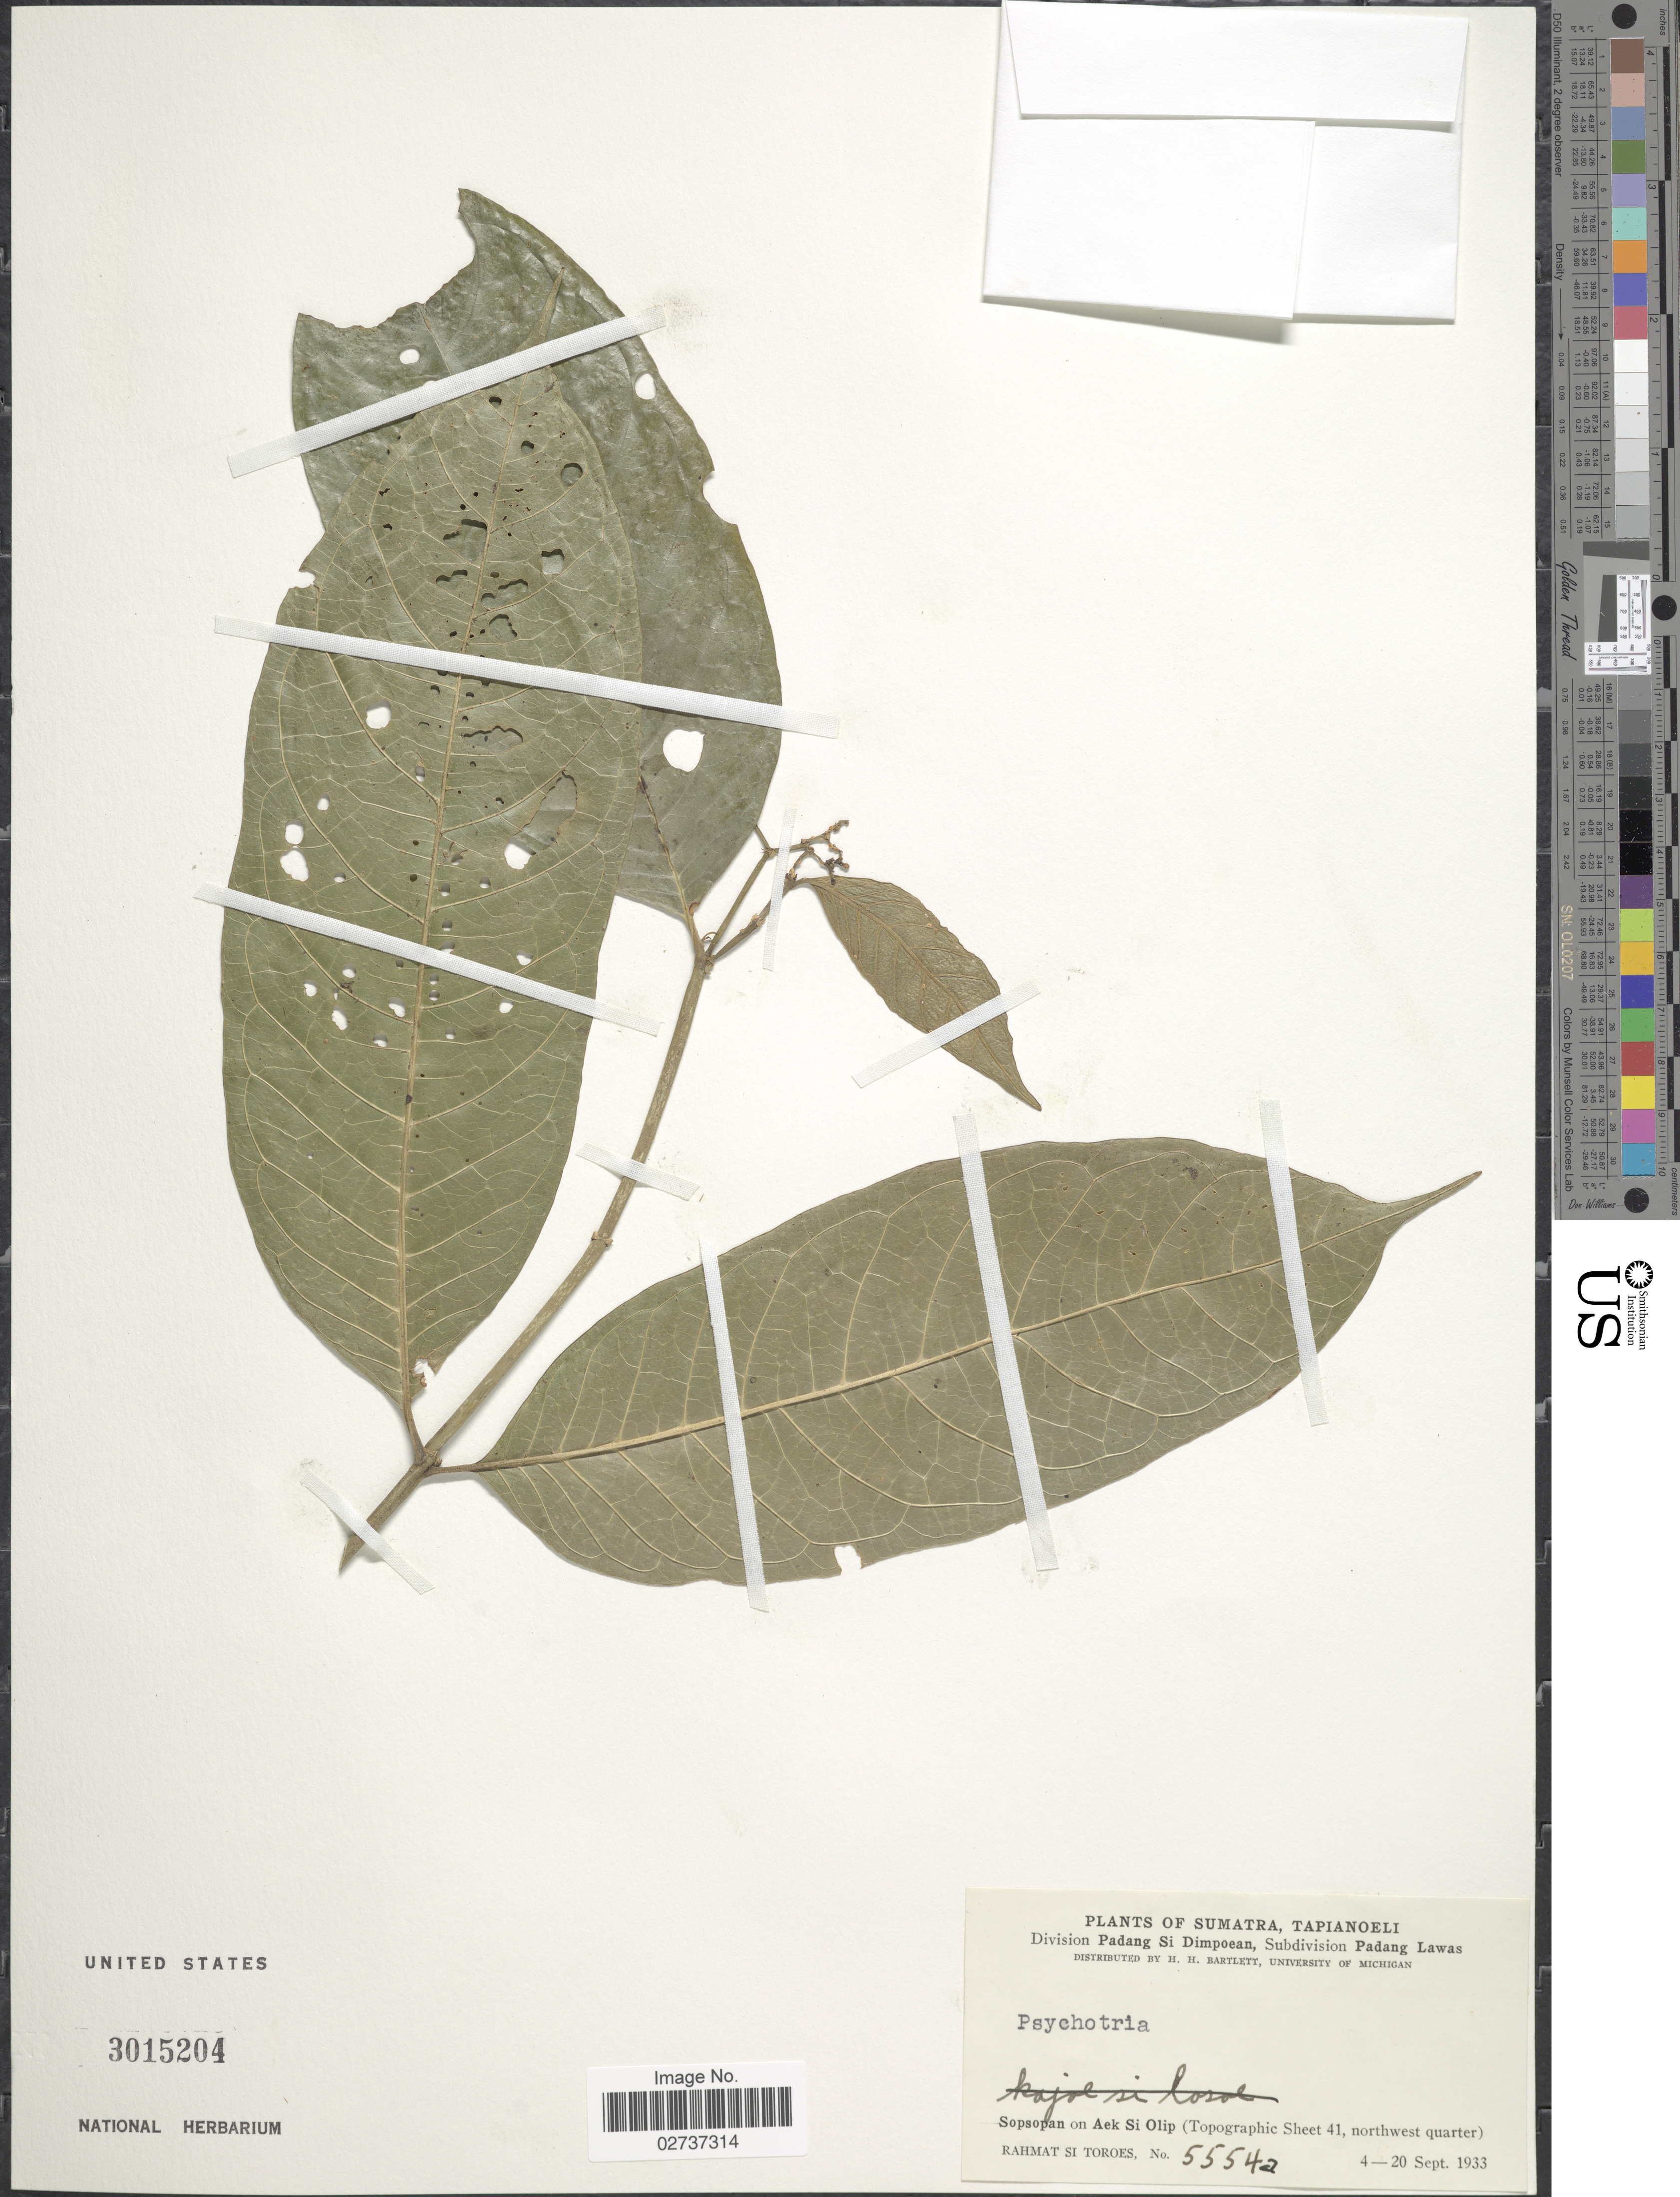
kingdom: Plantae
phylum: Tracheophyta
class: Magnoliopsida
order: Gentianales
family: Rubiaceae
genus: Psychotria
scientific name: Psychotria sp.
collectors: Rahmat Si Boeea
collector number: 5554A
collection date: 1933-09-04/1933-09-20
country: Indonesia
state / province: Sumatra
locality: Tapianoeli, Division Padang Si Dimpoean, Subdivision Padang Lawas. Sopsopan on Aek Si Olip (Topographic Sheet 41, northwest quarter)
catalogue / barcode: US 3015204